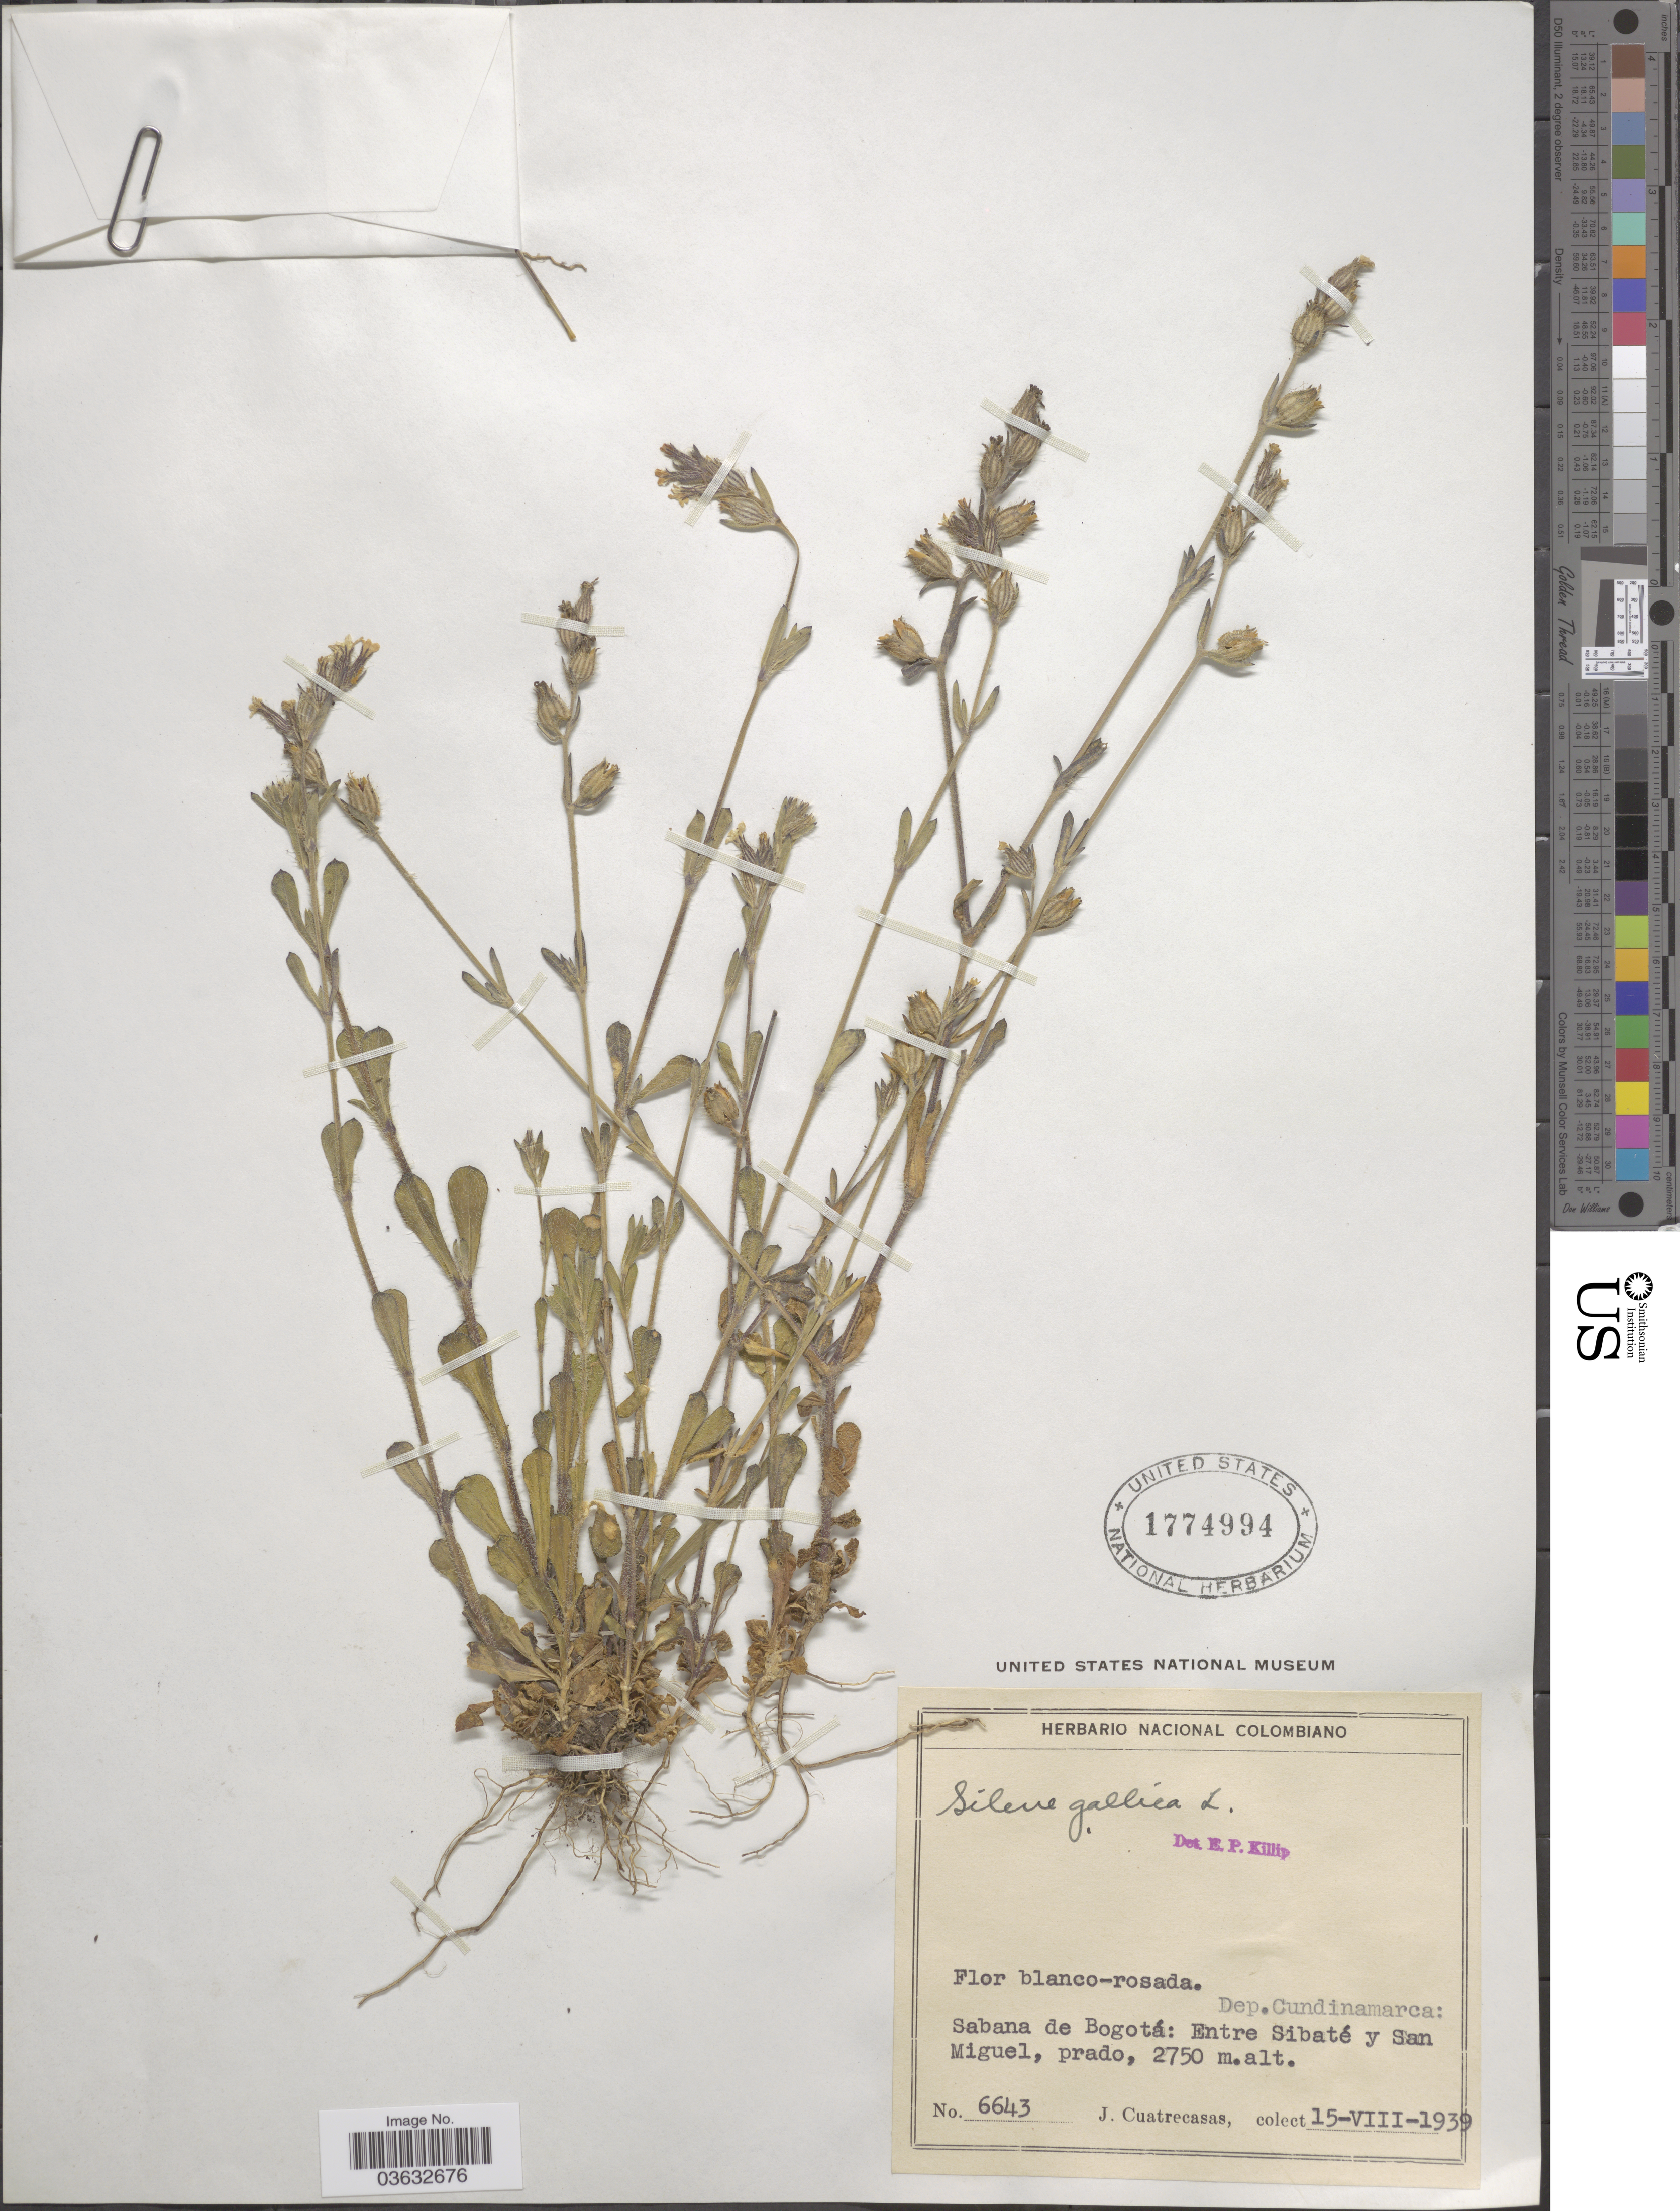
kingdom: Plantae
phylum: Tracheophyta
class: Magnoliopsida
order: Caryophyllales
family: Caryophyllaceae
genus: Silene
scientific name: Silene gallica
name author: L.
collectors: J. Cuatrecasas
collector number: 6643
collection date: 1939-08-15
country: Colombia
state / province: Cundinamarca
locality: Dep. Cundinamarca: Sabana de Bogotá: Entre Sibaté y San Miguel, prado.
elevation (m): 2750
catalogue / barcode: US 1774994